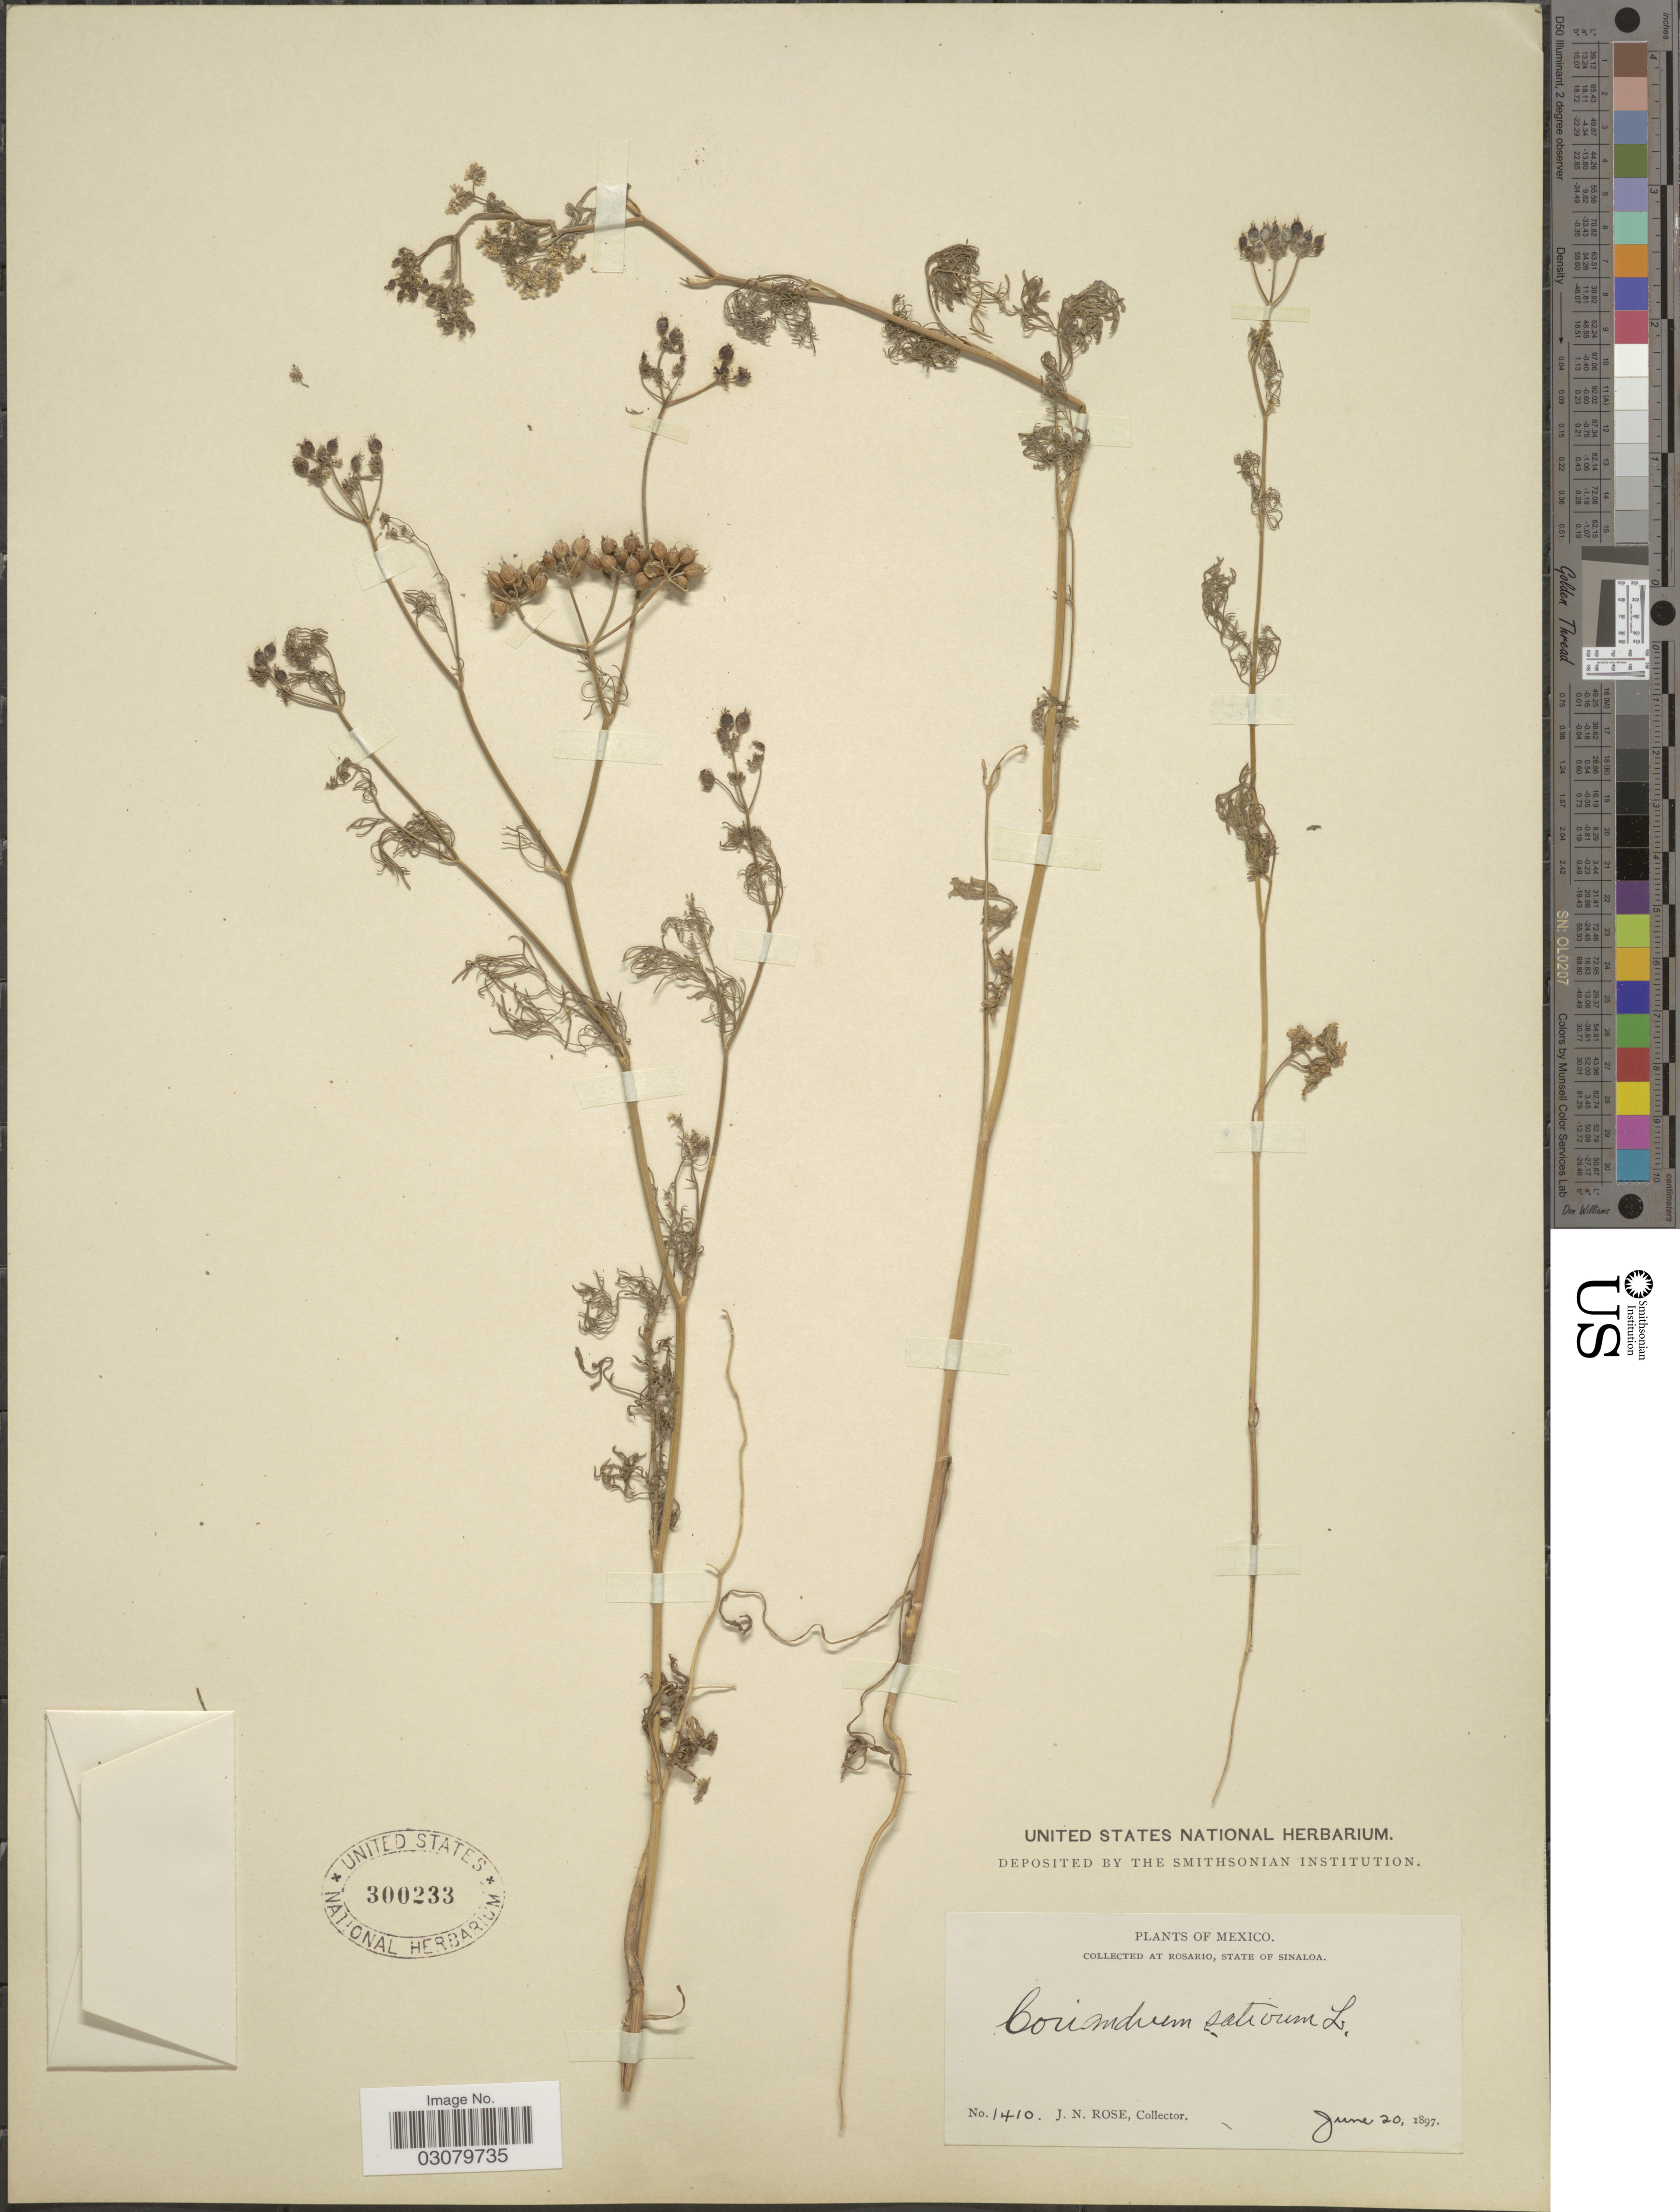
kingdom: Plantae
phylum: Tracheophyta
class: Magnoliopsida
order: Apiales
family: Apiaceae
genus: Coriandrum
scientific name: Coriandrum sativum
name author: L.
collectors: J. N. Rose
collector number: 1410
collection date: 1897-06-20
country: Mexico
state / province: Sinaloa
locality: At Rosario.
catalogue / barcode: US 300233